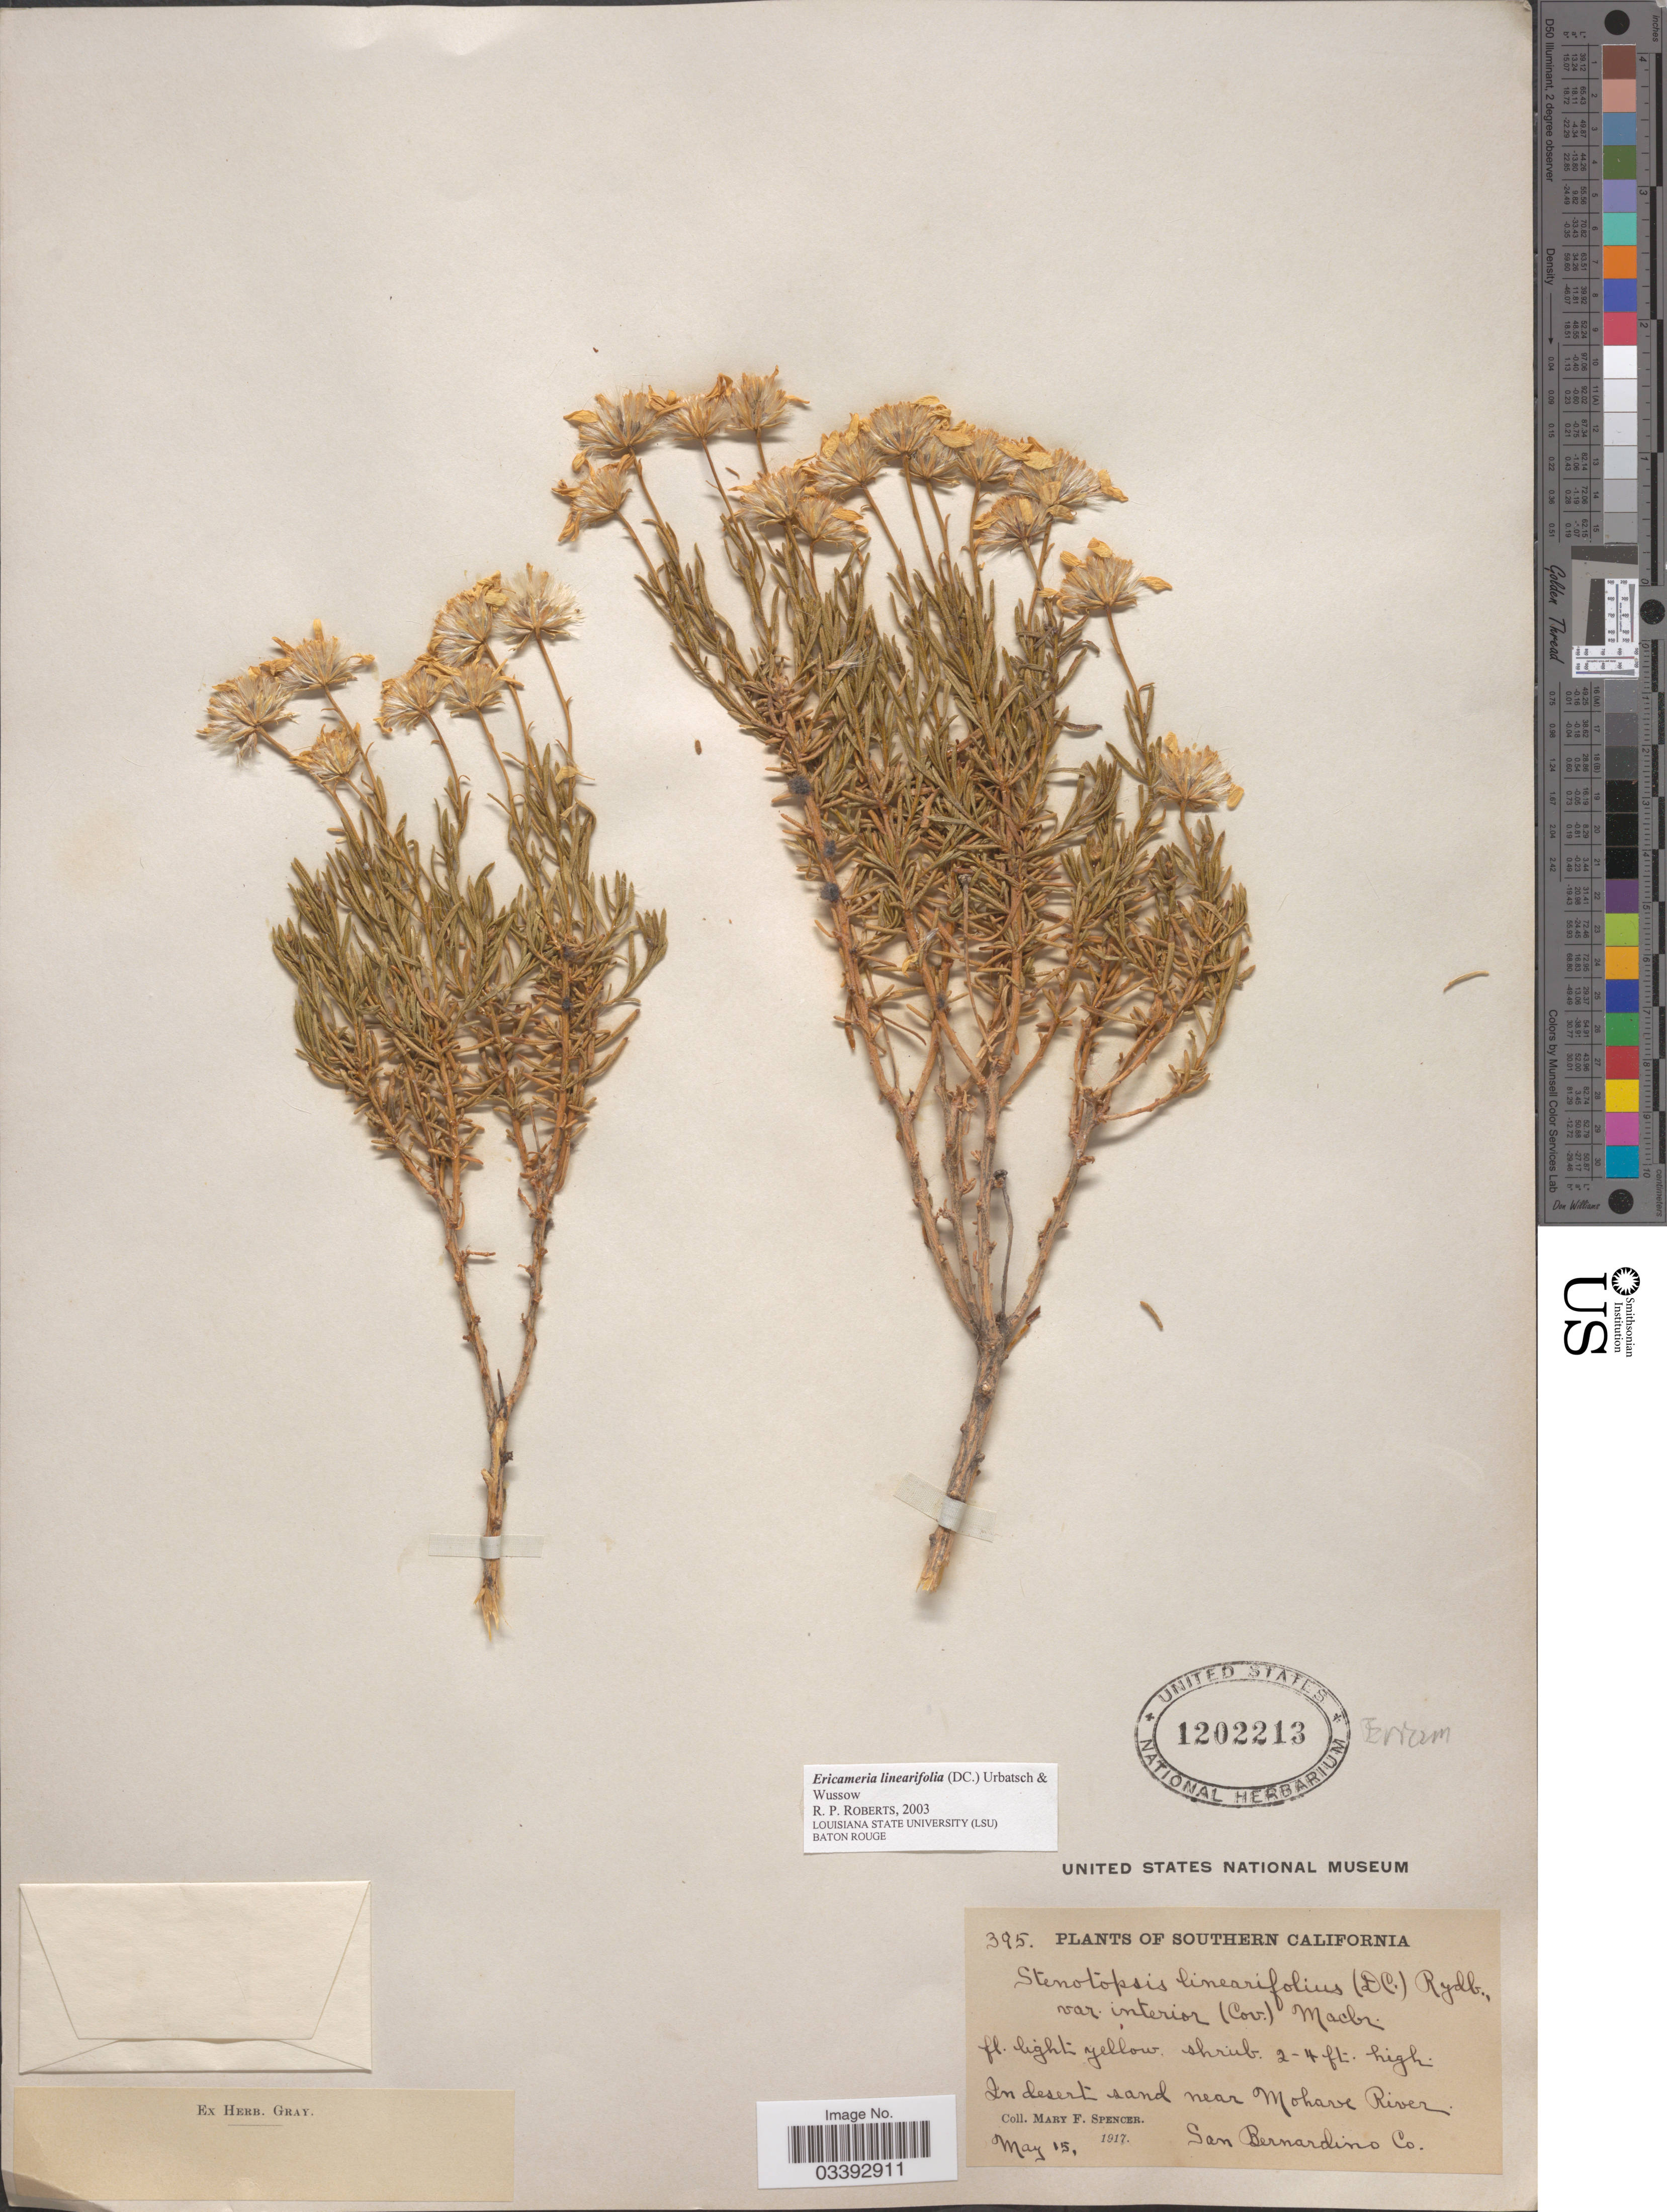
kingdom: Plantae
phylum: Tracheophyta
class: Magnoliopsida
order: Asterales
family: Asteraceae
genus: Ericameria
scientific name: Ericameria linearifolia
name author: (DC.) Urbatsch & Wussow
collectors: M. Spencer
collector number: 395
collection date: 1917-05-15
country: United States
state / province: California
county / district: San Bernardino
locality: Southern California. In desert sand near Mohave River. San Bernardino Co.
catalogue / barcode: US 1202213